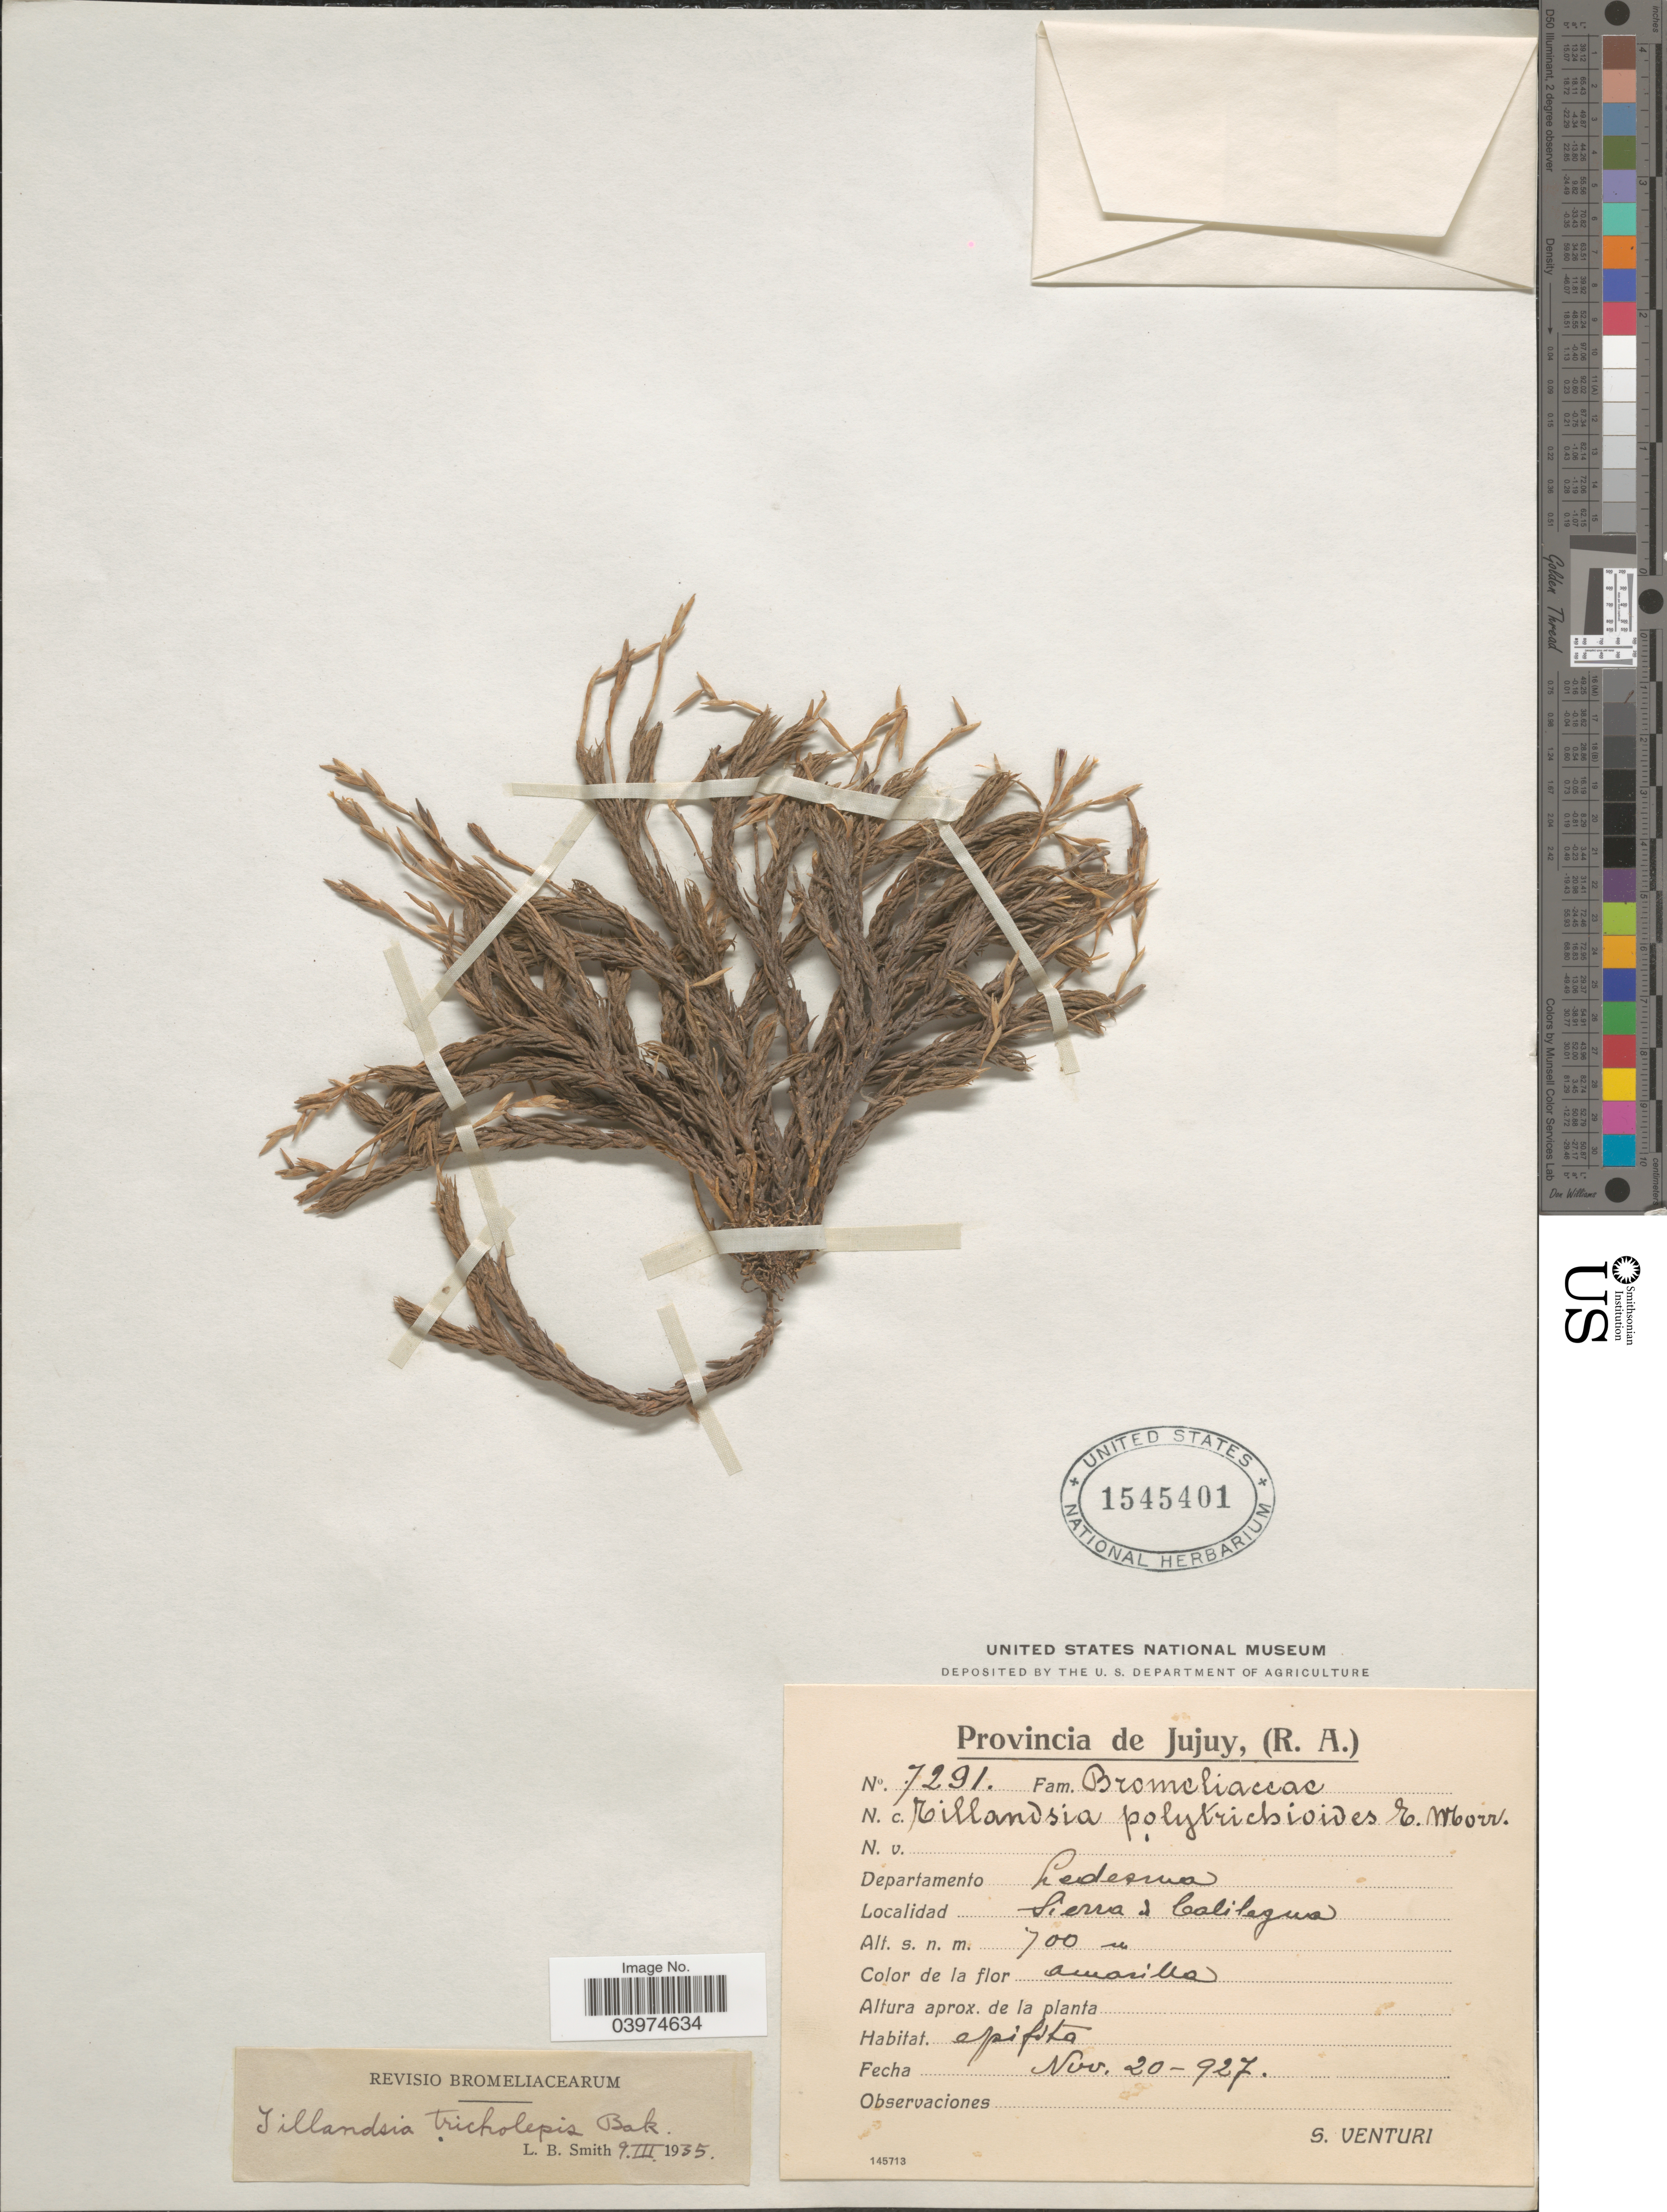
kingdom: Plantae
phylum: Tracheophyta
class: Liliopsida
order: Poales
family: Bromeliaceae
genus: Tillandsia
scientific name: Tillandsia tricholepis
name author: Baker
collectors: S. Venturi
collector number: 7291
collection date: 1927-11-20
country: Argentina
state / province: Jujuy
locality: (R.A.). Departamento Ledesma. Sierra de Calilegua.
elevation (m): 700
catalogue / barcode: US 1545401